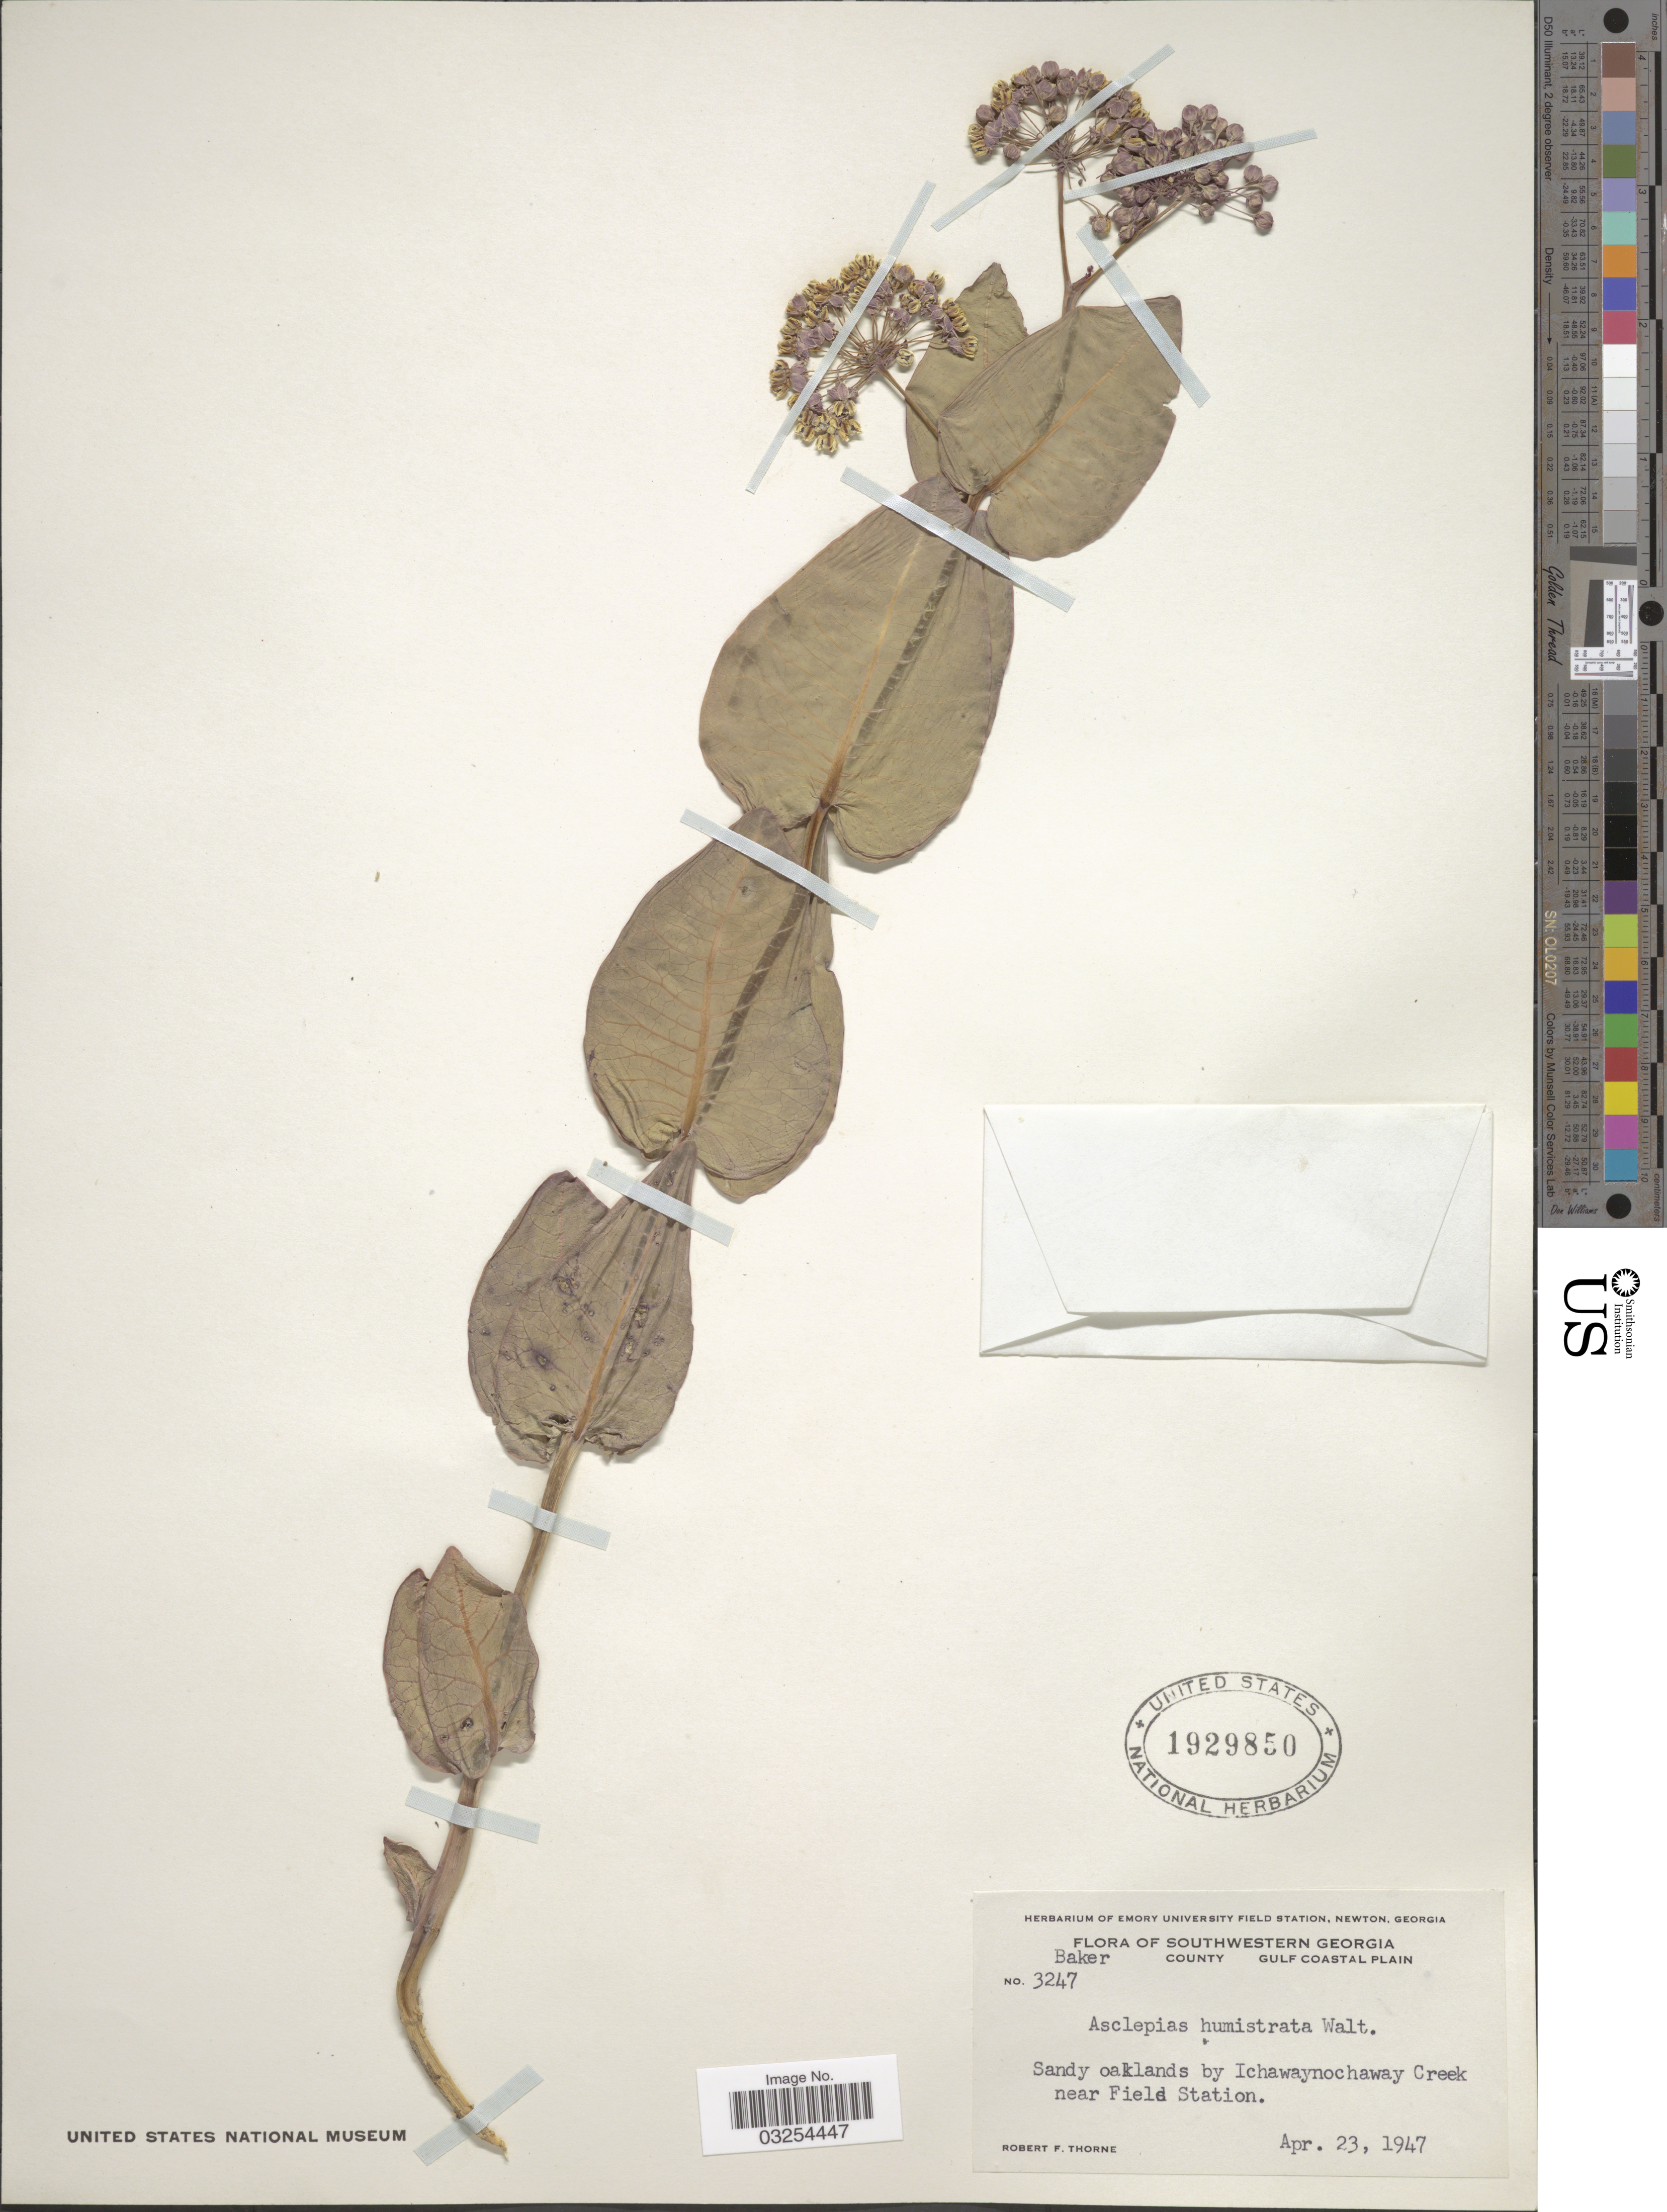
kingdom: Plantae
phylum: Tracheophyta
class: Magnoliopsida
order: Gentianales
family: Apocynaceae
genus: Asclepias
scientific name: Asclepias humistrata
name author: Walter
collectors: R. F. Thorne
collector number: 3247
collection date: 1947-04-23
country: United States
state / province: Georgia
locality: Southwestern Georgia. Baker County Gulf Coastal Plain. Sandy oaklands by Ichawaynochaway Creek near Field Station.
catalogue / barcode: US 1929850